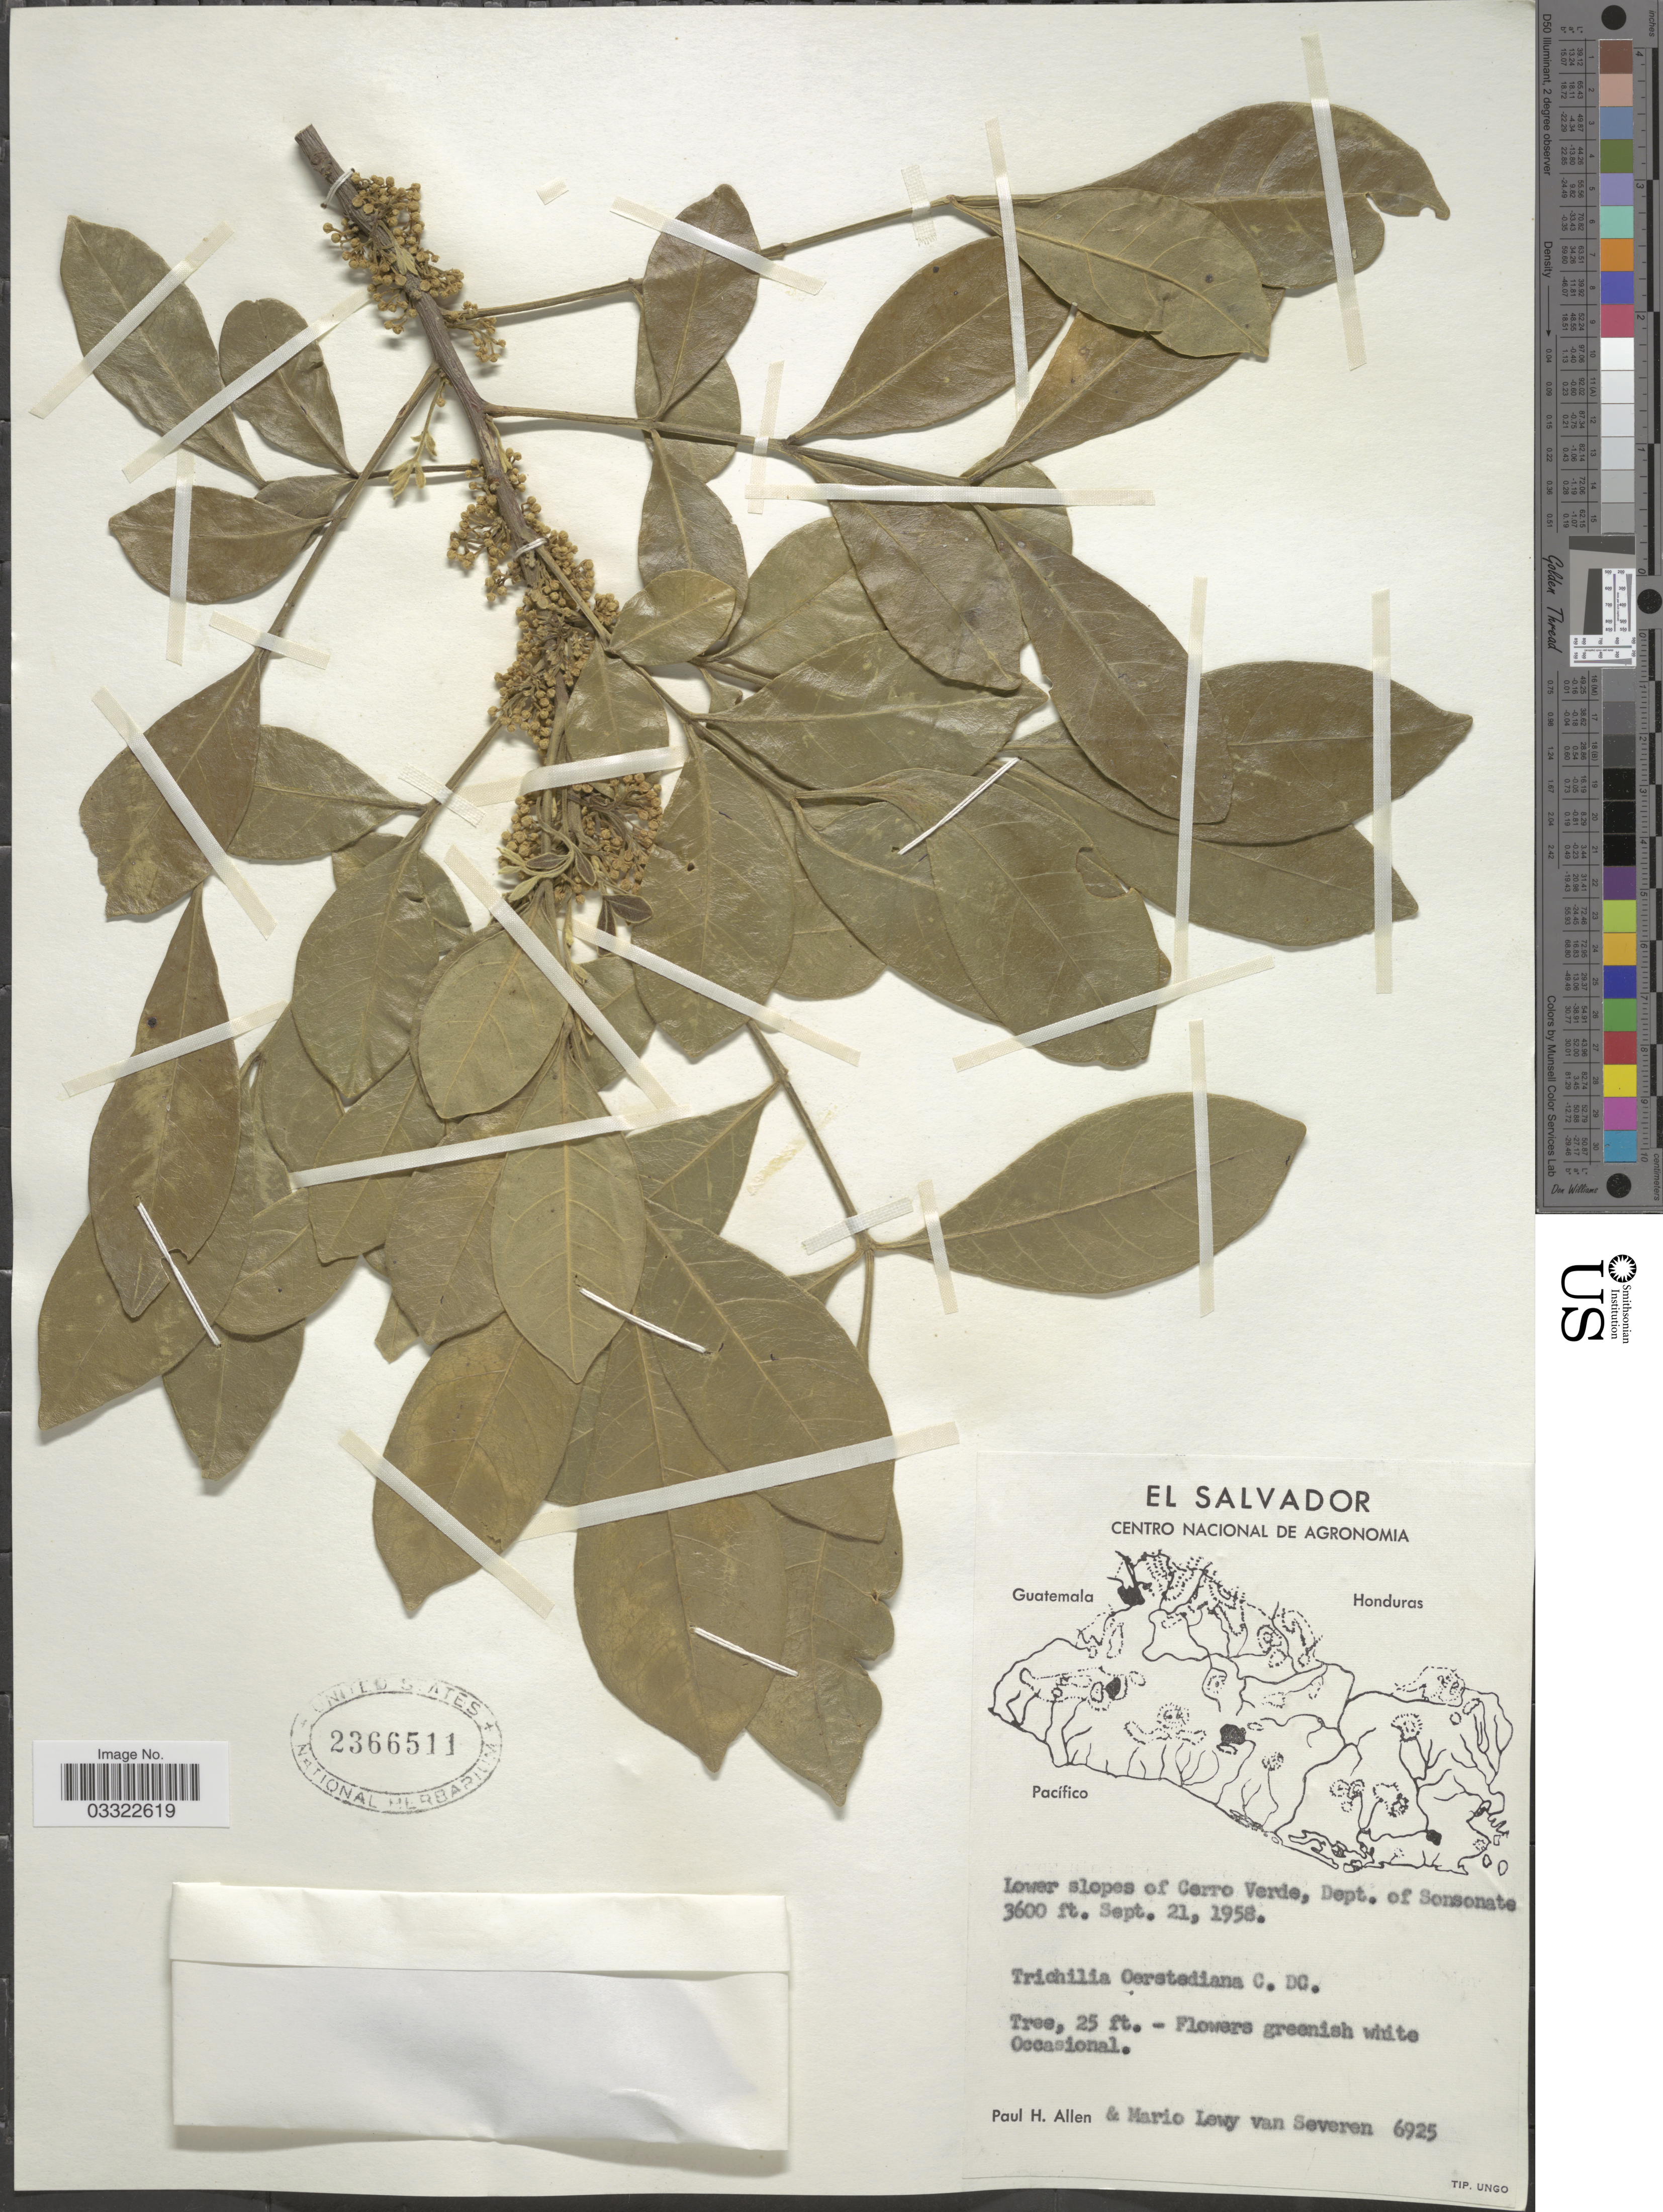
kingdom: Plantae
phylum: Tracheophyta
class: Magnoliopsida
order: Sapindales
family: Meliaceae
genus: Trichilia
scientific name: Trichilia oerstediana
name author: C. DC.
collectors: P. H. Allen & M. Van Severen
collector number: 6925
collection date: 1958-09-21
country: El Salvador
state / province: Sonsonate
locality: Lower slopes of Cerro Verde, Dept. of Sonsonate.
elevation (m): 1097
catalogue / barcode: US 2366511